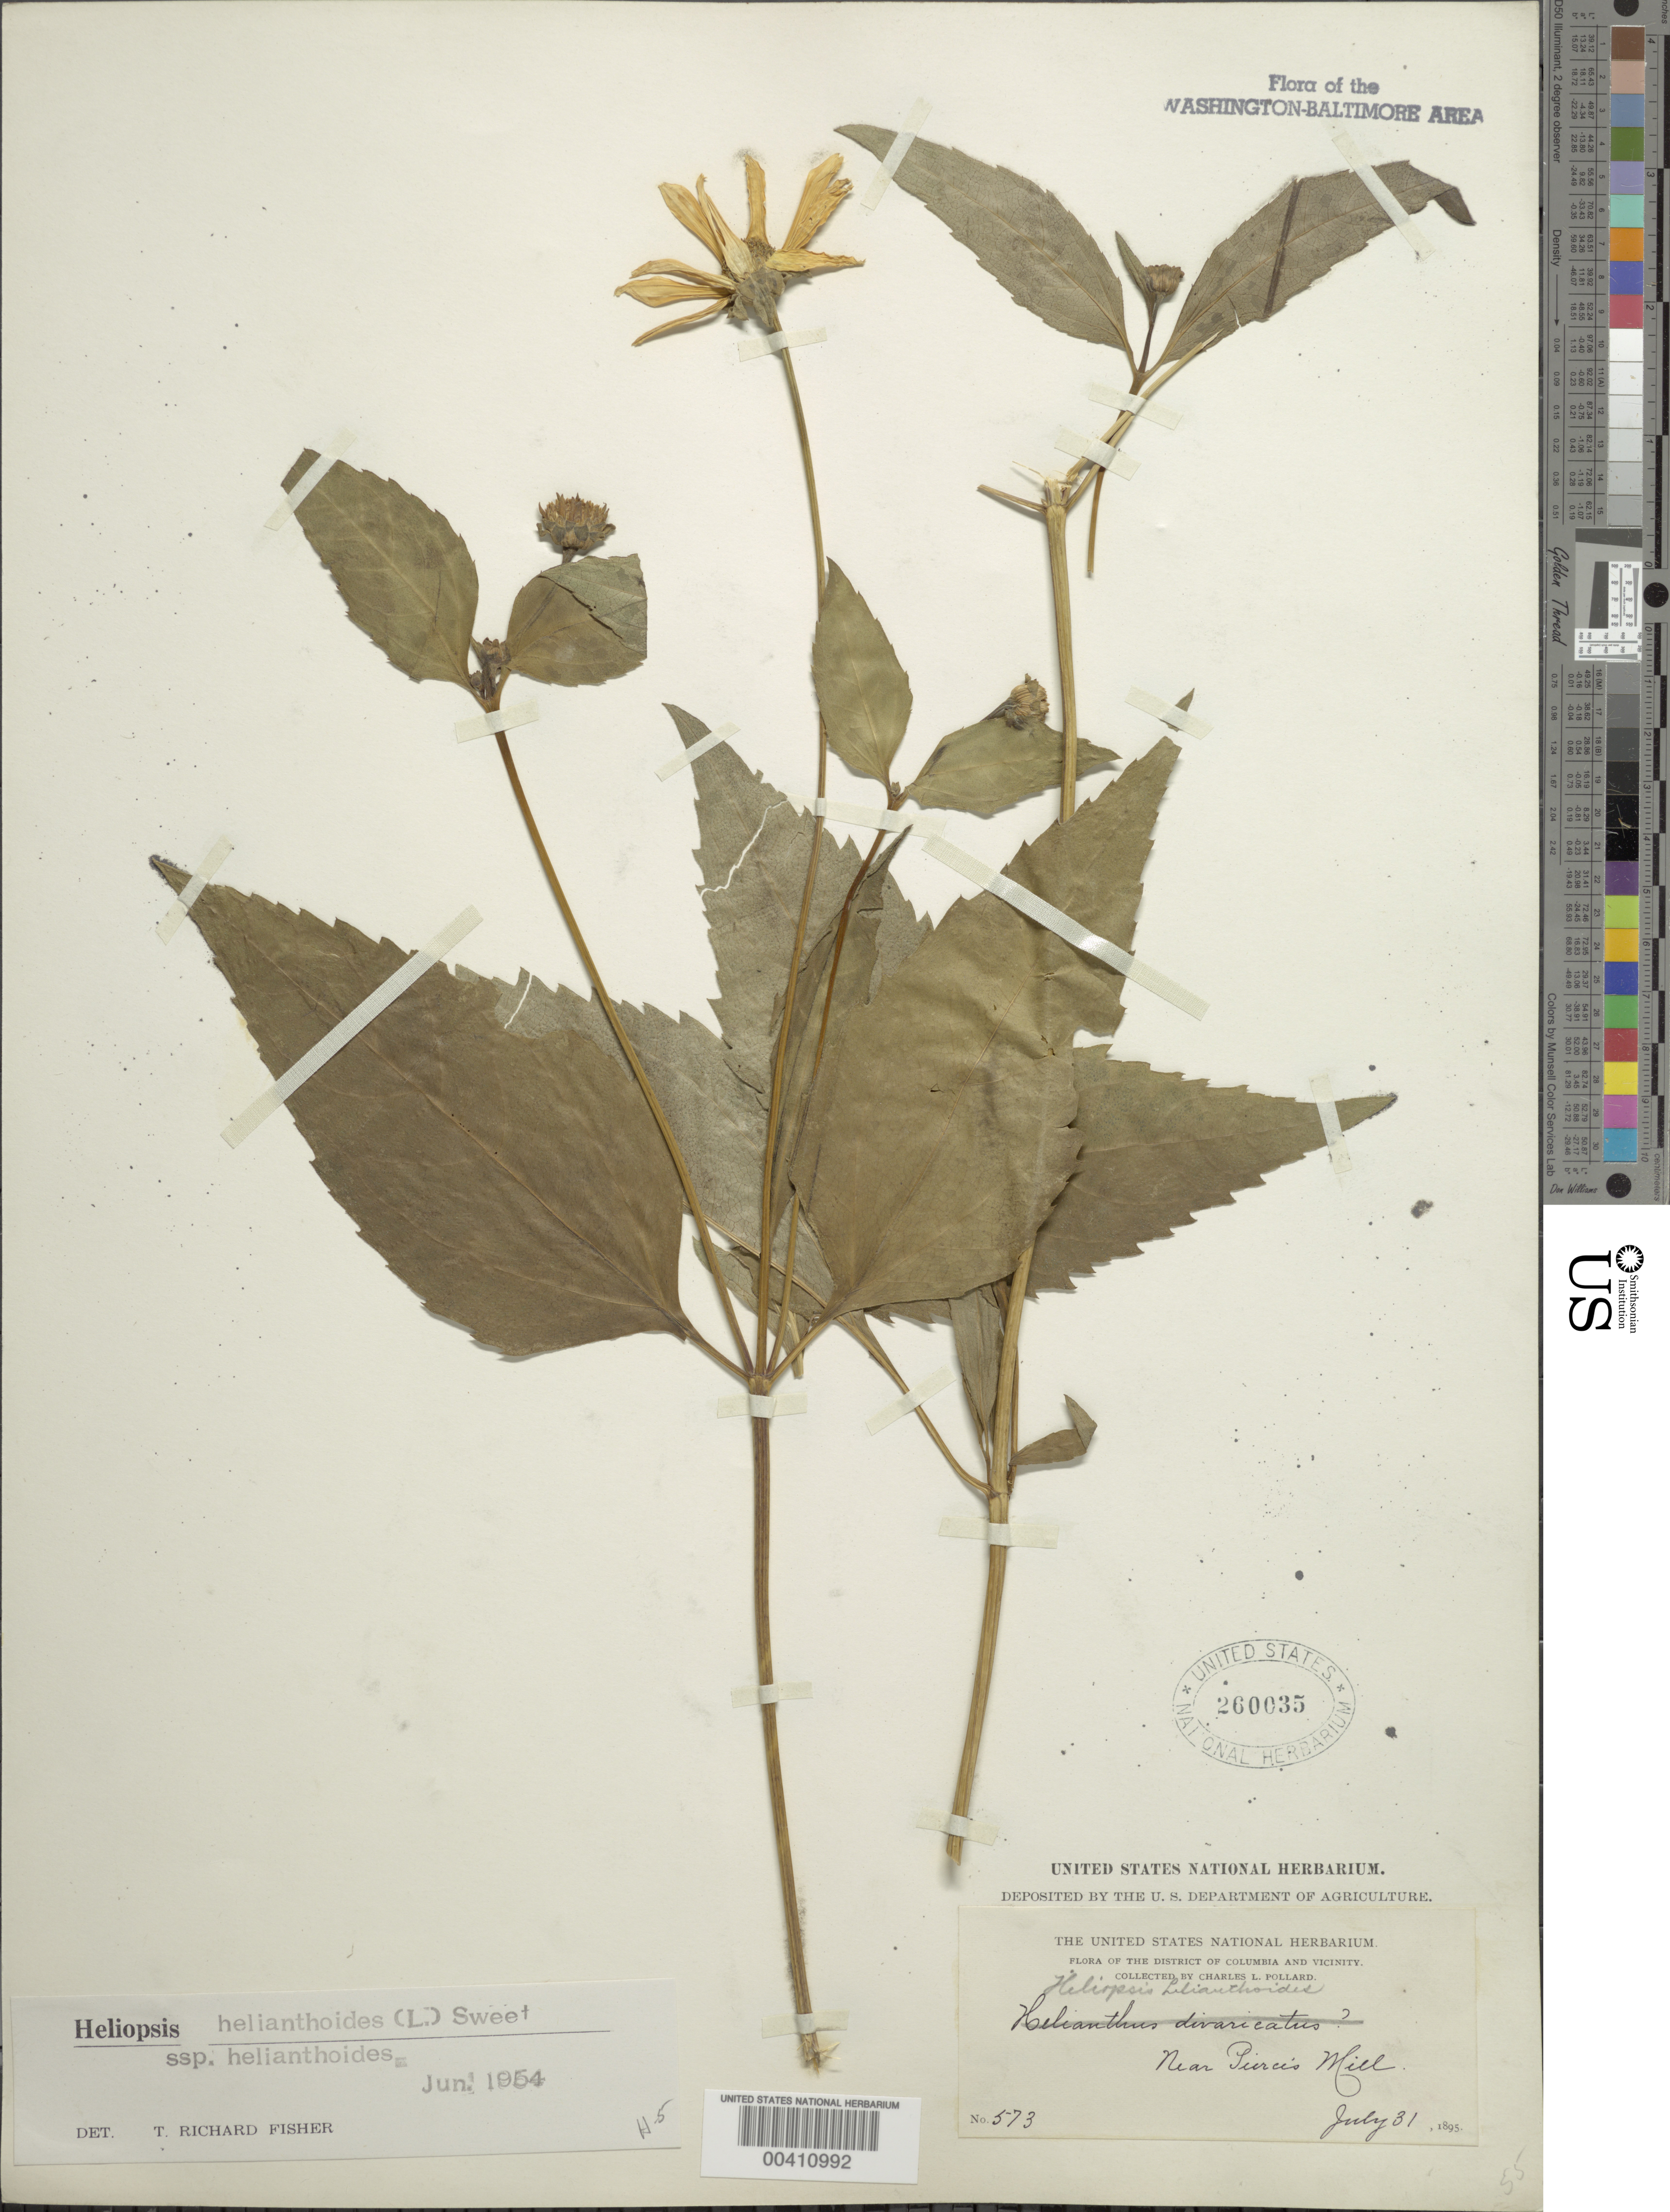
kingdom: Plantae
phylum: Tracheophyta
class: Magnoliopsida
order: Asterales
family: Asteraceae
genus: Heliopsis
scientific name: Heliopsis helianthoides subsp. helianthoides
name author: (L.) Sweet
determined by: Fisher, T. R.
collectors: C. L. Pollard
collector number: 573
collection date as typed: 31 Jul 1895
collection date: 1895-07-31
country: United States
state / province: District of Columbia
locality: Near Pierce's Mill Rock Creek Park & vicinity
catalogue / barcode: US 260035